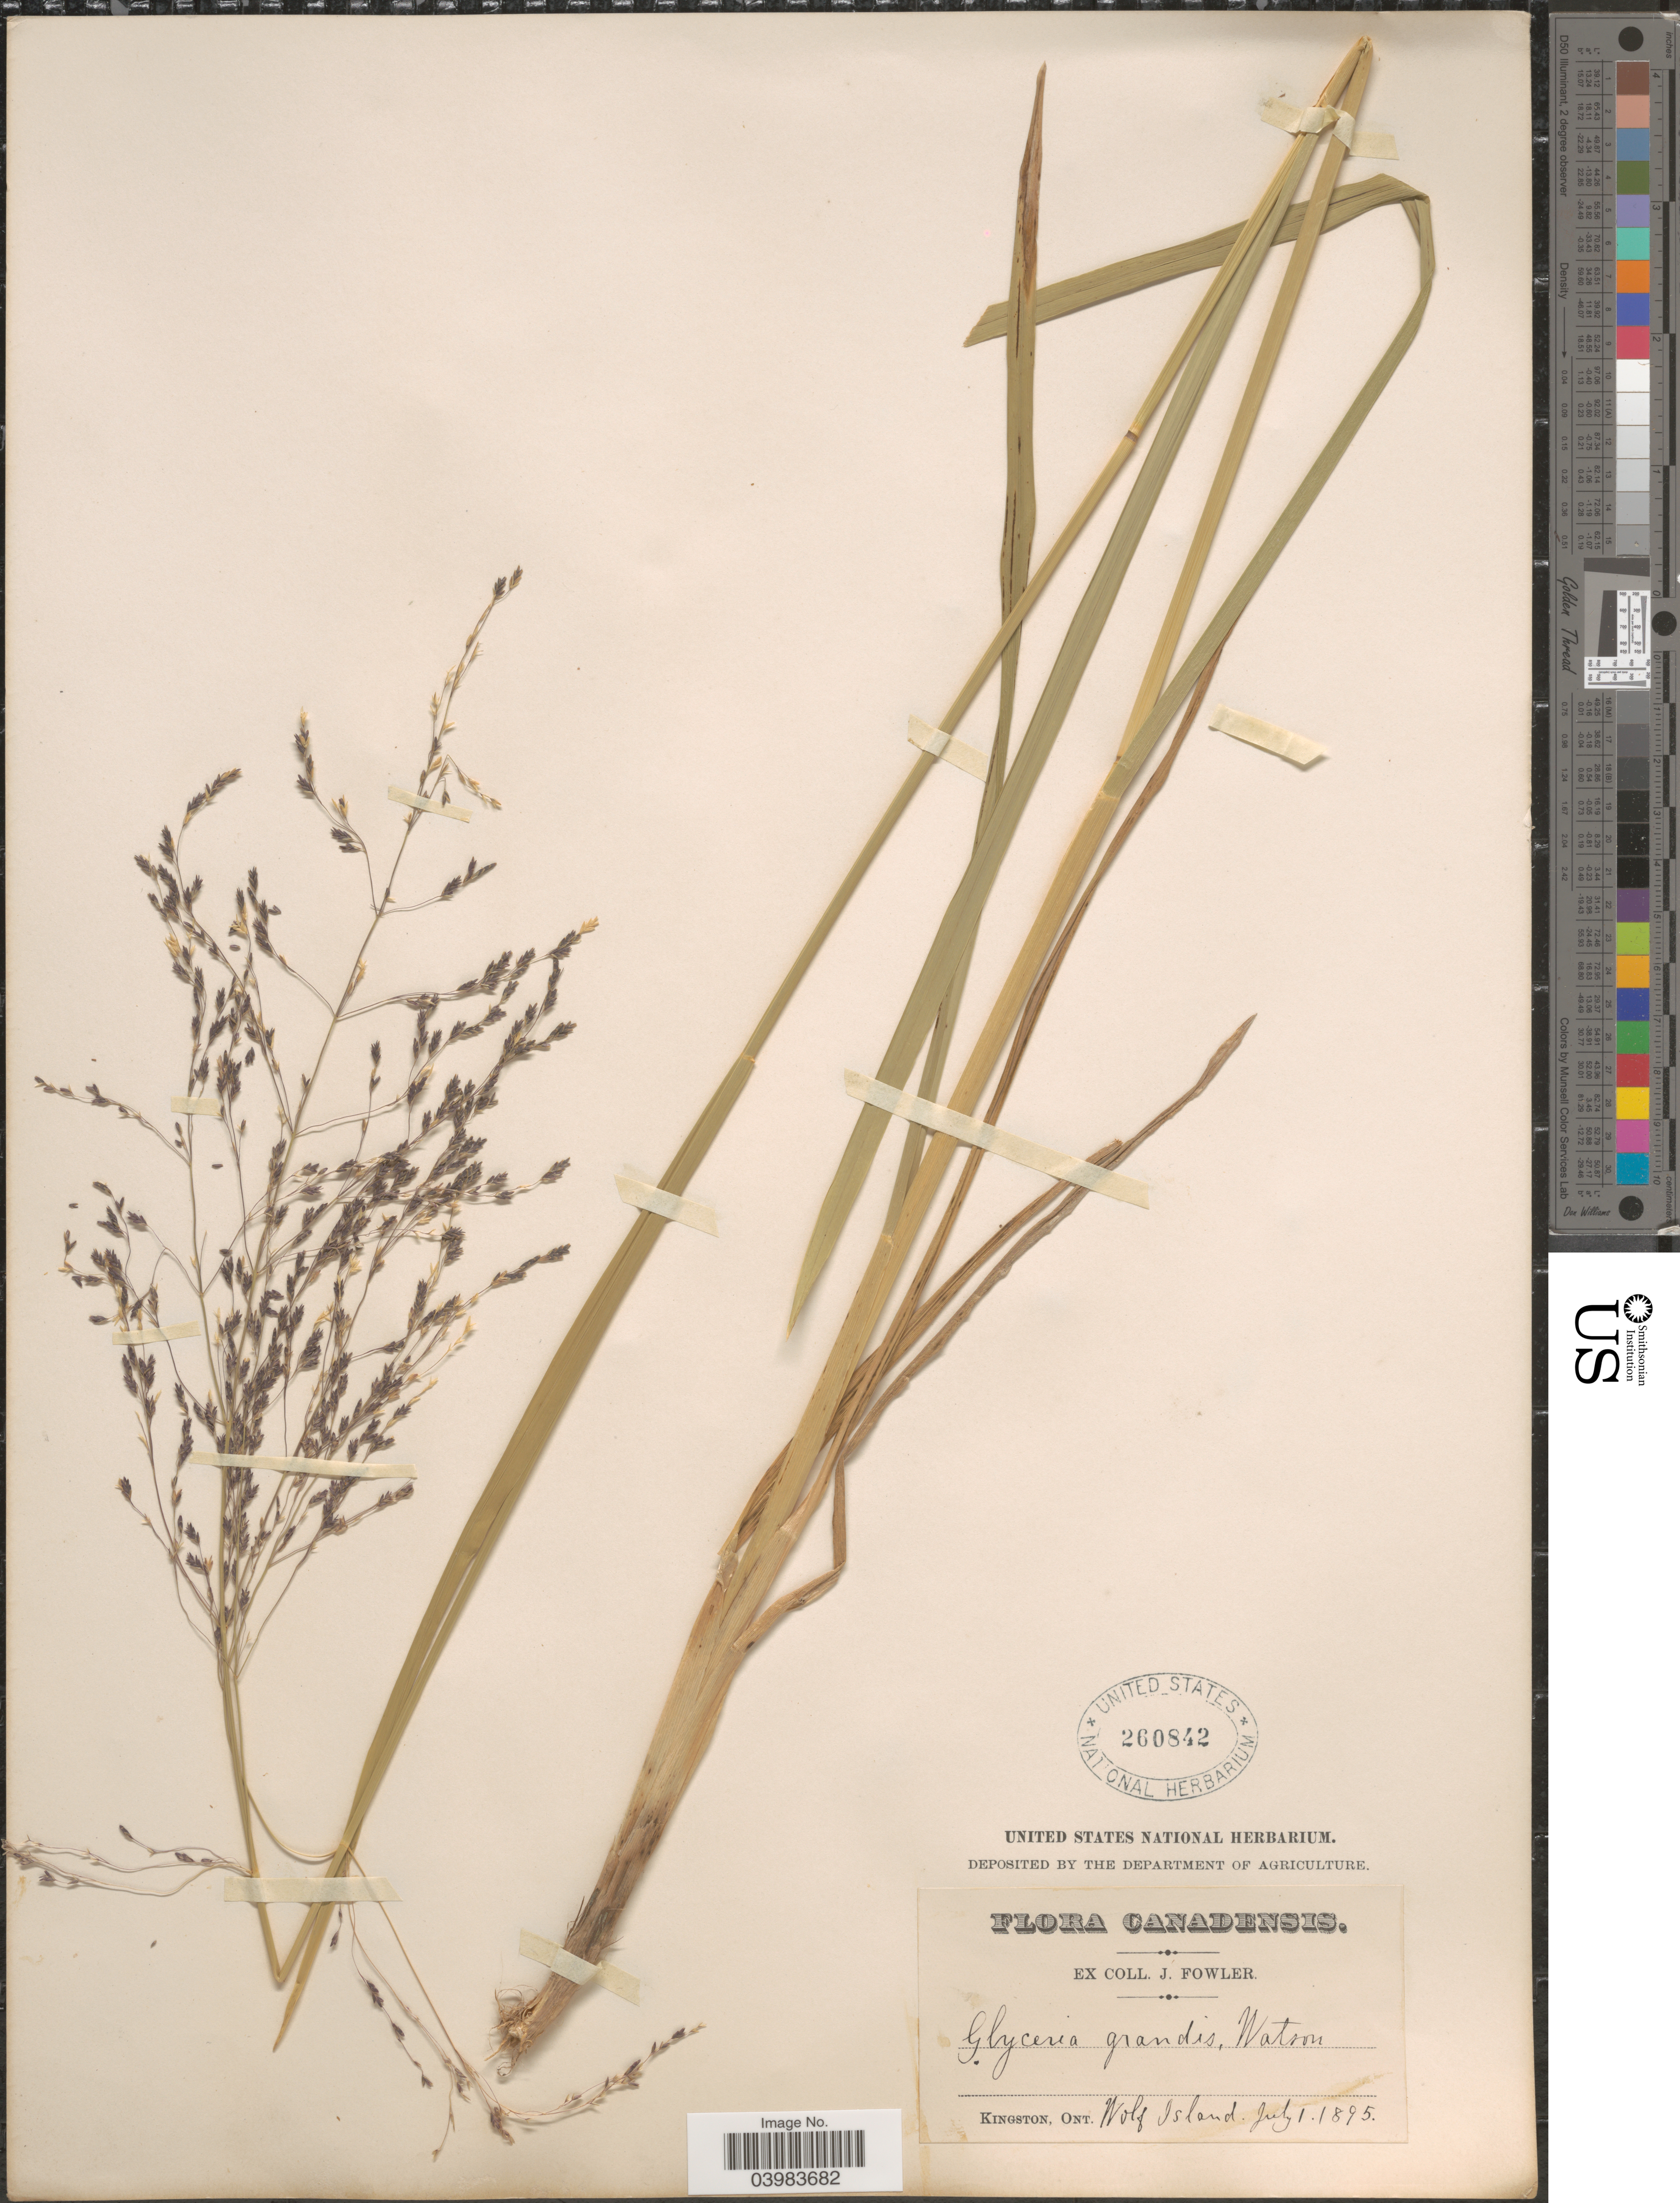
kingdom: Plantae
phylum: Tracheophyta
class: Liliopsida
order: Poales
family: Poaceae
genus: Glyceria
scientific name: Glyceria grandis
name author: S. Watson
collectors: J. Fowler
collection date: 1895-07-01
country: Canada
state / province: Ontario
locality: Wolf Island.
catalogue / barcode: US 260842